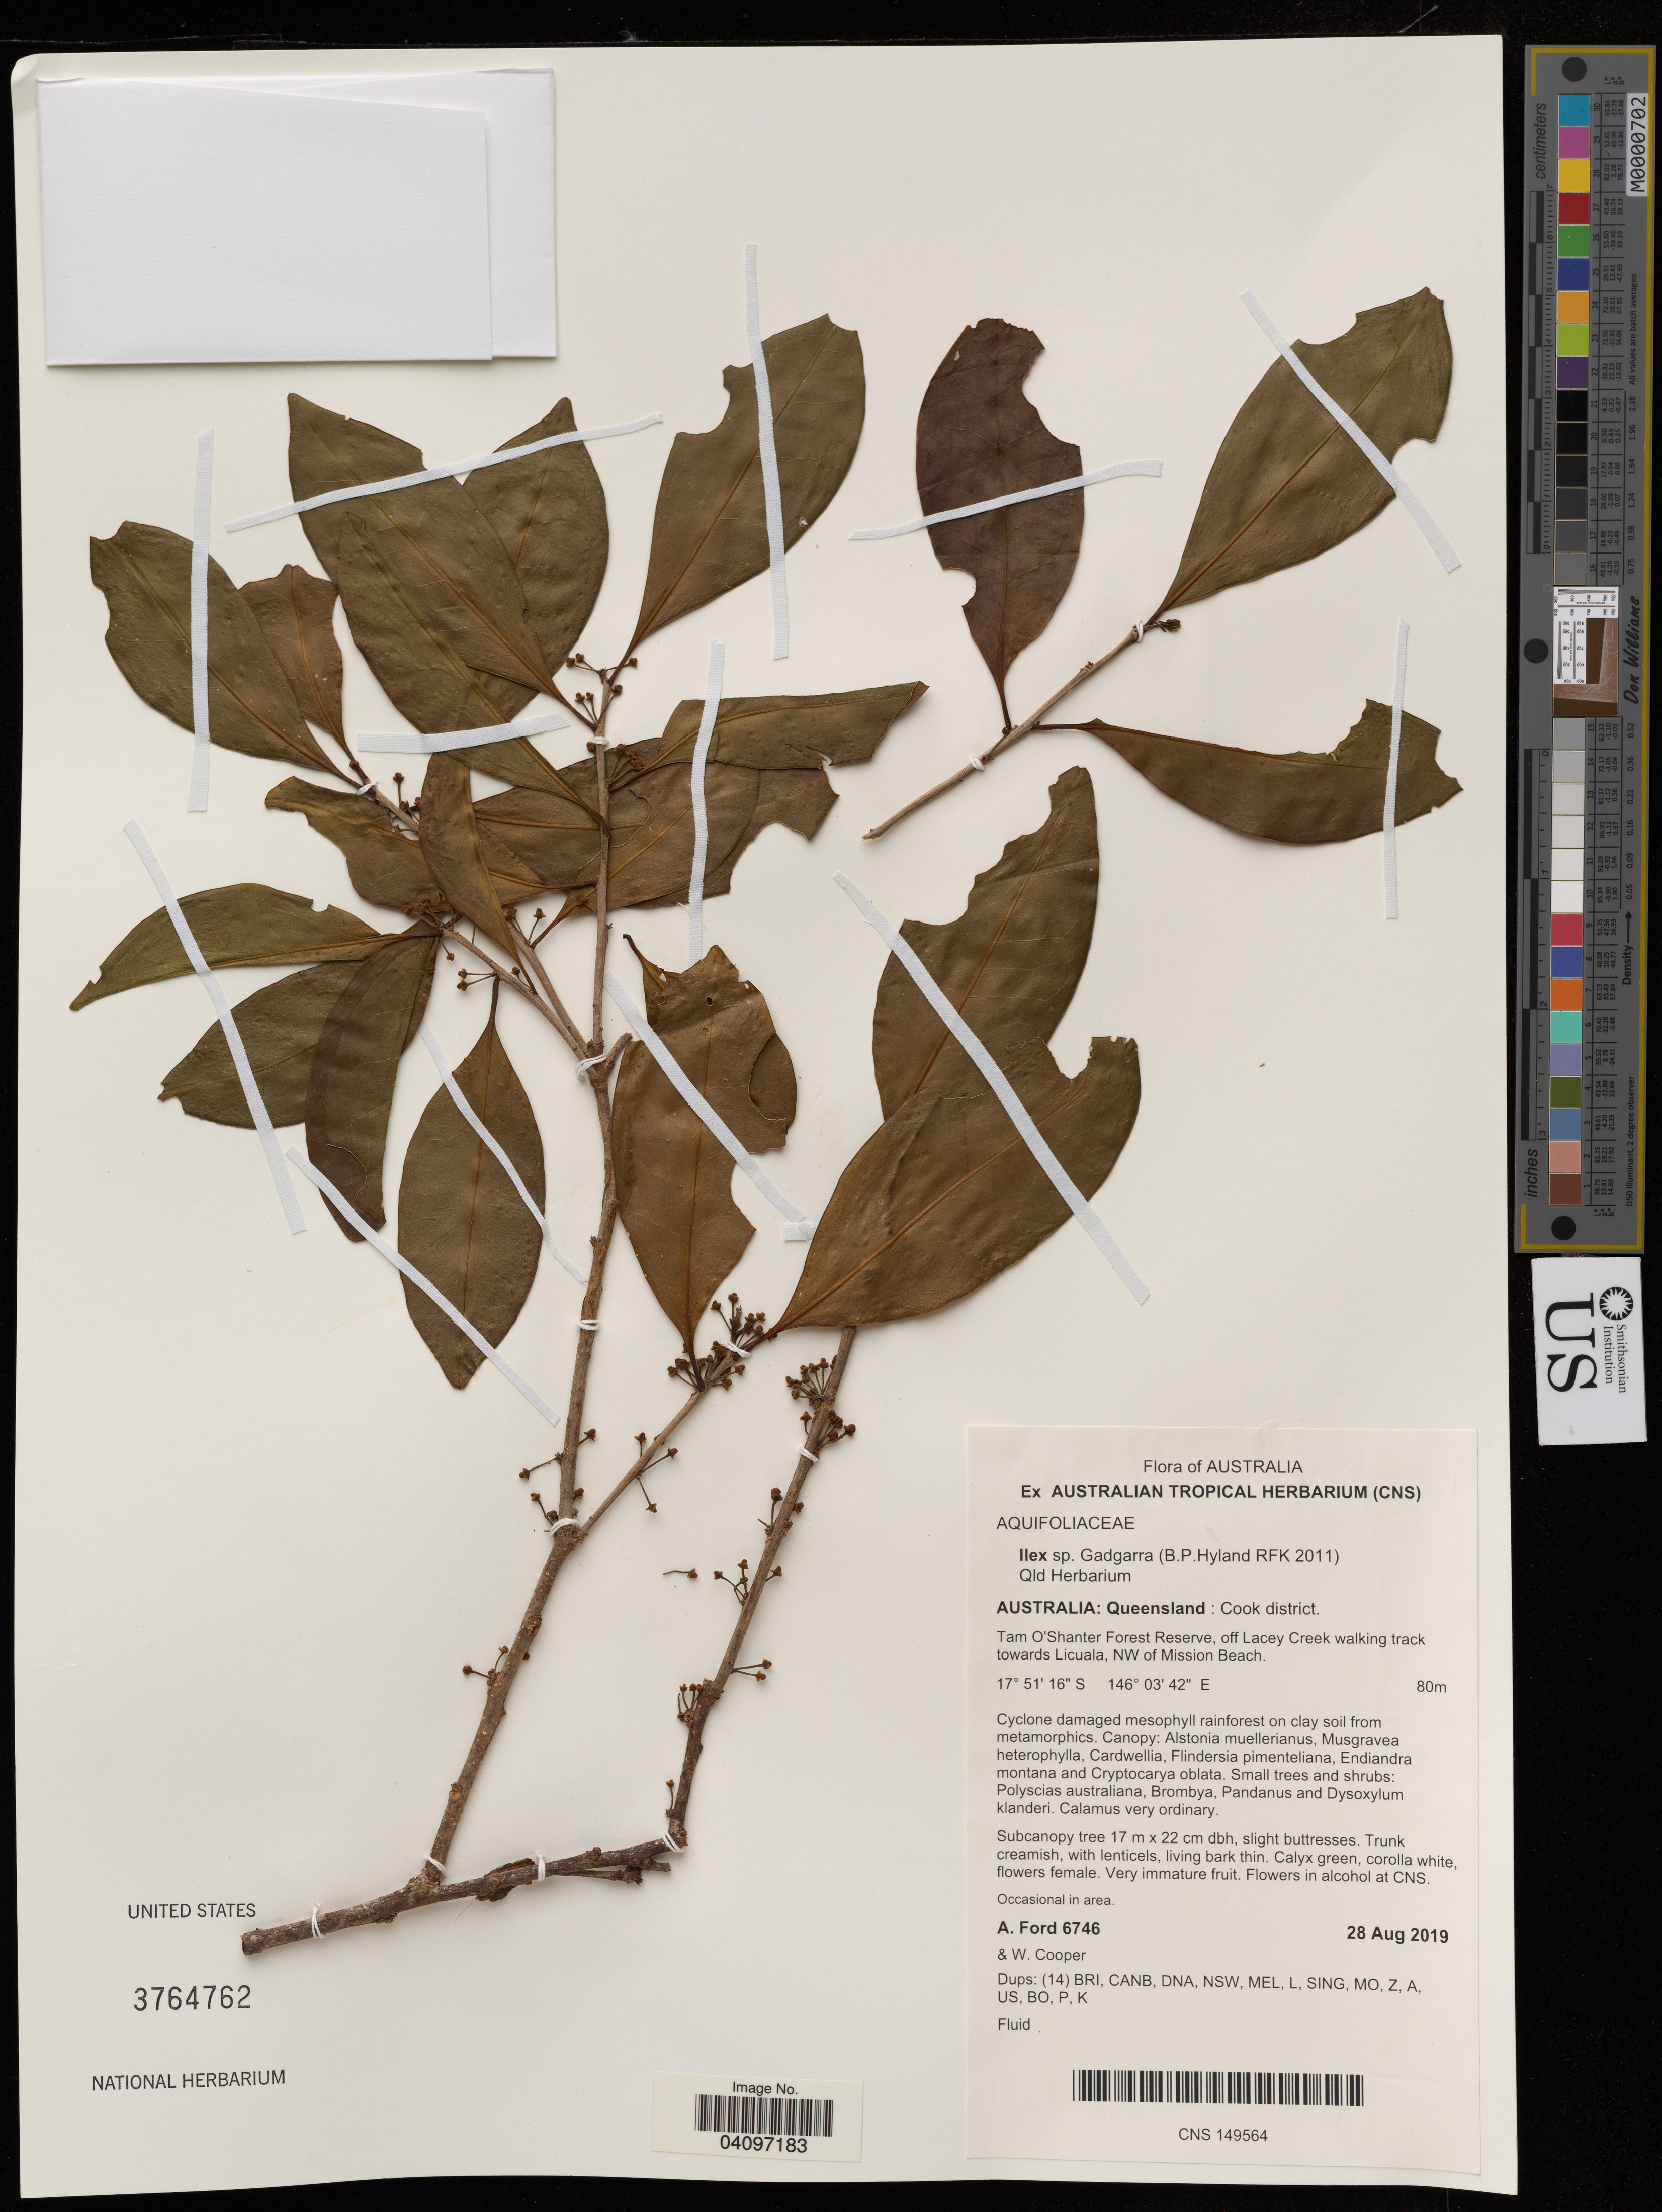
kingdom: Plantae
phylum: Tracheophyta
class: Magnoliopsida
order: Aquifoliales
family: Aquifoliaceae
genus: Ilex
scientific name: Ilex sp.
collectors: A. Ford & W. Cooper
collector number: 6746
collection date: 2019-08-28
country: Australia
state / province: Queensland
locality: Cook district. Tam O'Shanter Forest Reserve, off Lacey Creek walking track towards Licuala, NW of Mission Beach.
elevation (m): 80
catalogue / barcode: US 3764762